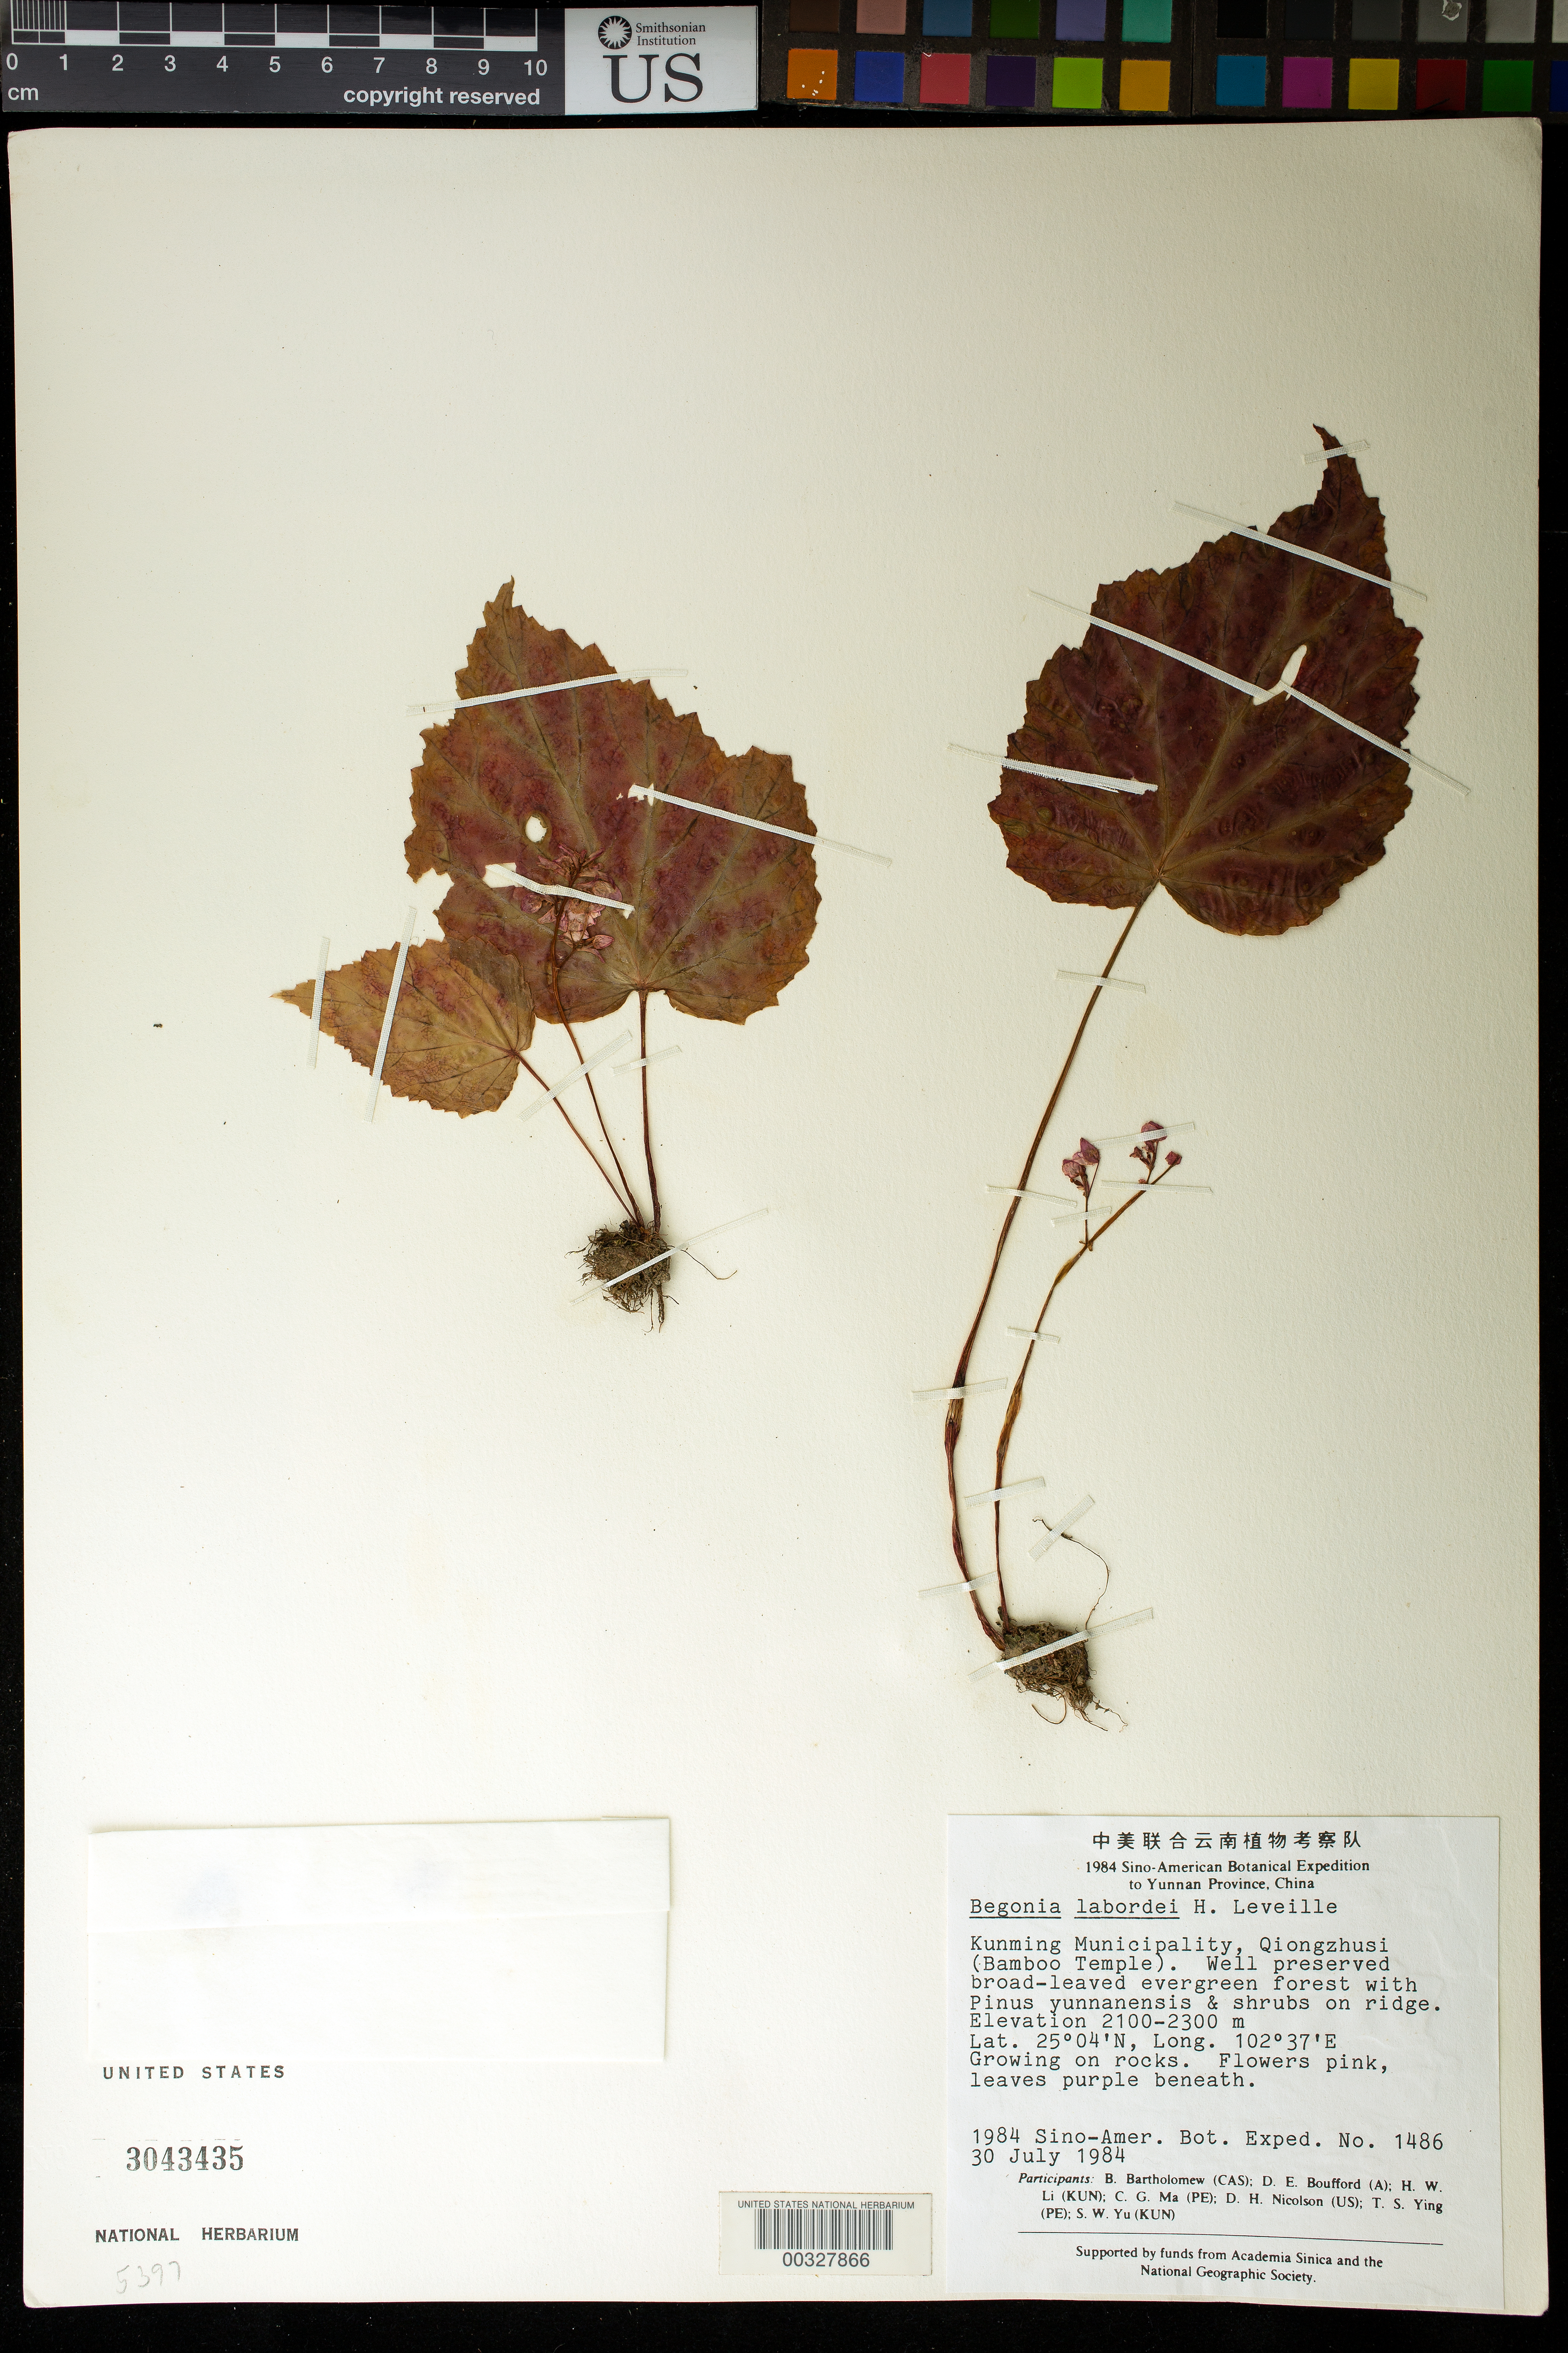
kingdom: Plantae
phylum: Tracheophyta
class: Magnoliopsida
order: Cucurbitales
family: Begoniaceae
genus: Begonia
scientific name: Begonia labordei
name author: H. Lév.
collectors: B. M. Bartholomew, D. E. Boufford, H. W. Li, C. Ma, D. H. Nicolson, T. Ying & S. Yu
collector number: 1486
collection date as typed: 30 Jul 1984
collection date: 1984-07-30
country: China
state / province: Yunnan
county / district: Kunming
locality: Qiongzhusi (bamboo temple)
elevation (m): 2100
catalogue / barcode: US 3043435